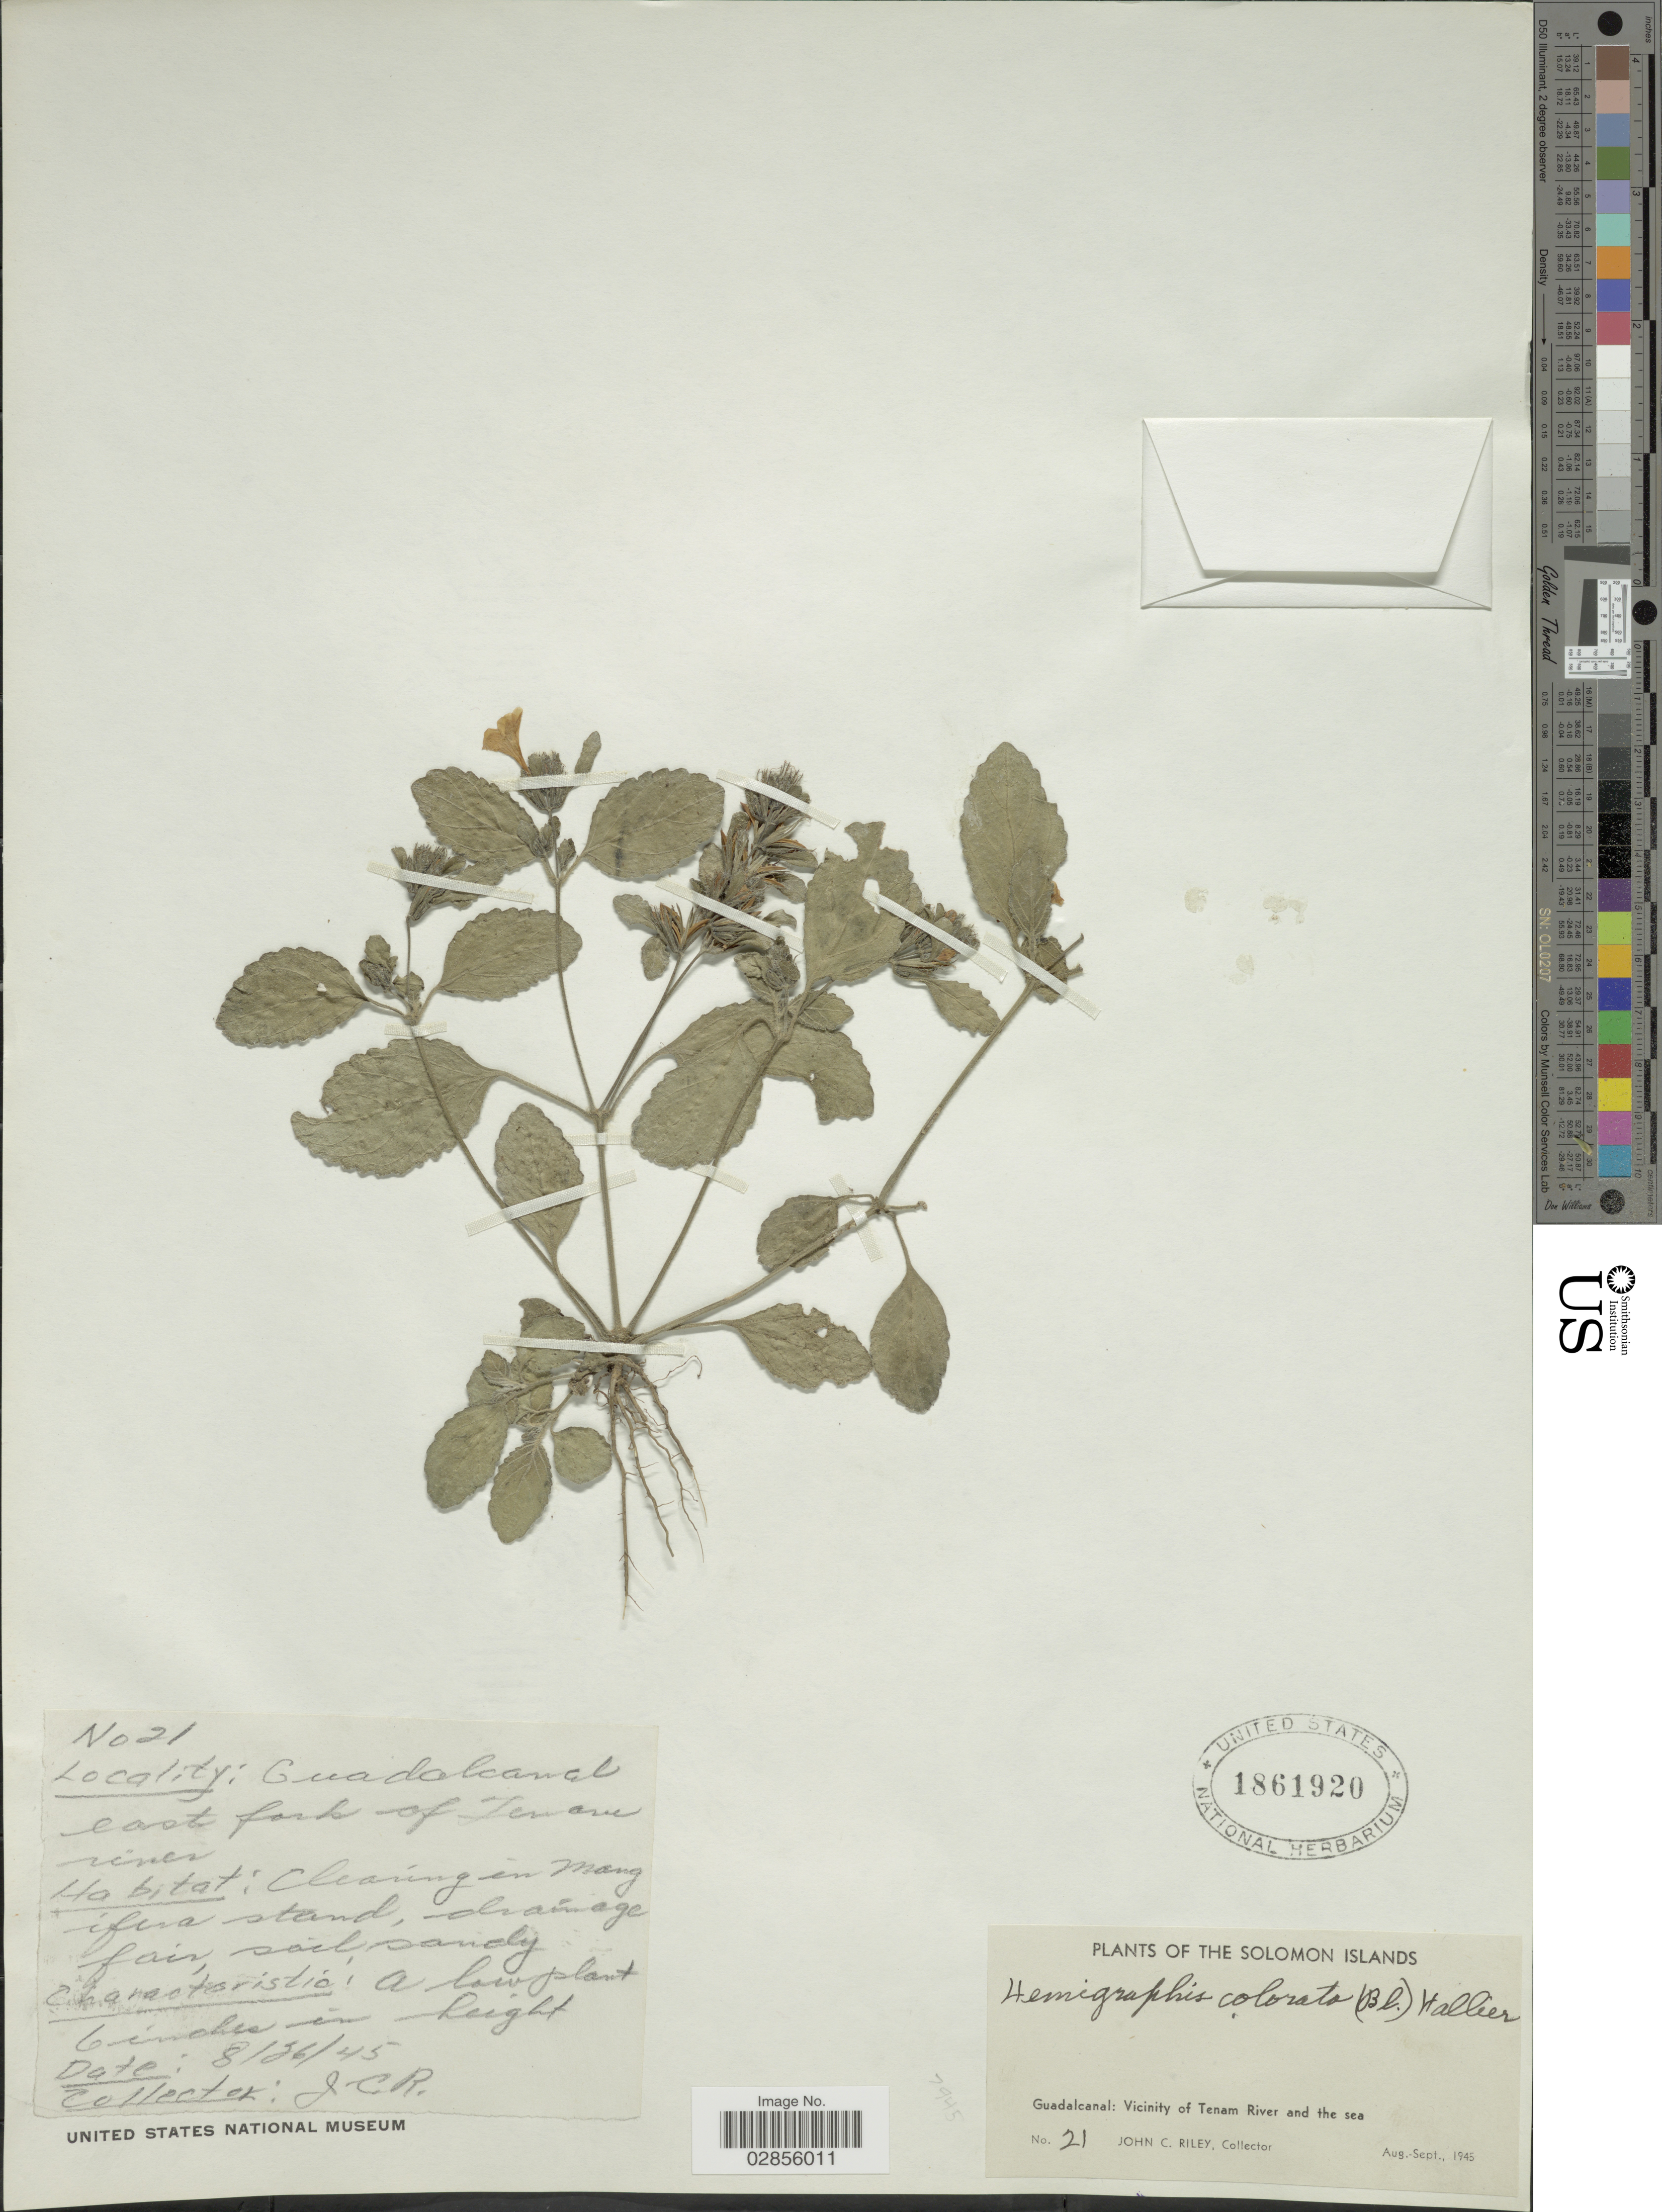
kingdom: Plantae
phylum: Tracheophyta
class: Magnoliopsida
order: Lamiales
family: Acanthaceae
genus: Strobilanthes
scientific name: Strobilanthes reptans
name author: (G. Forst.) Moylan ex Y.F. Deng & J.R.I. Wood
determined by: Wagner, W. L., (BOT), Smithsonian Institution - National Museum of Natural History (UNITED STATES)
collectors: J. C. Riley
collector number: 21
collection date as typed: Transcribed d/m/y: 16/8/45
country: Solomon Islands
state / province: Solomon Islands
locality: The Solomon Islands. Guadalcanal east fork of Tenam river. Vicinity of Tenam River and the sea.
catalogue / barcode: US 1861920